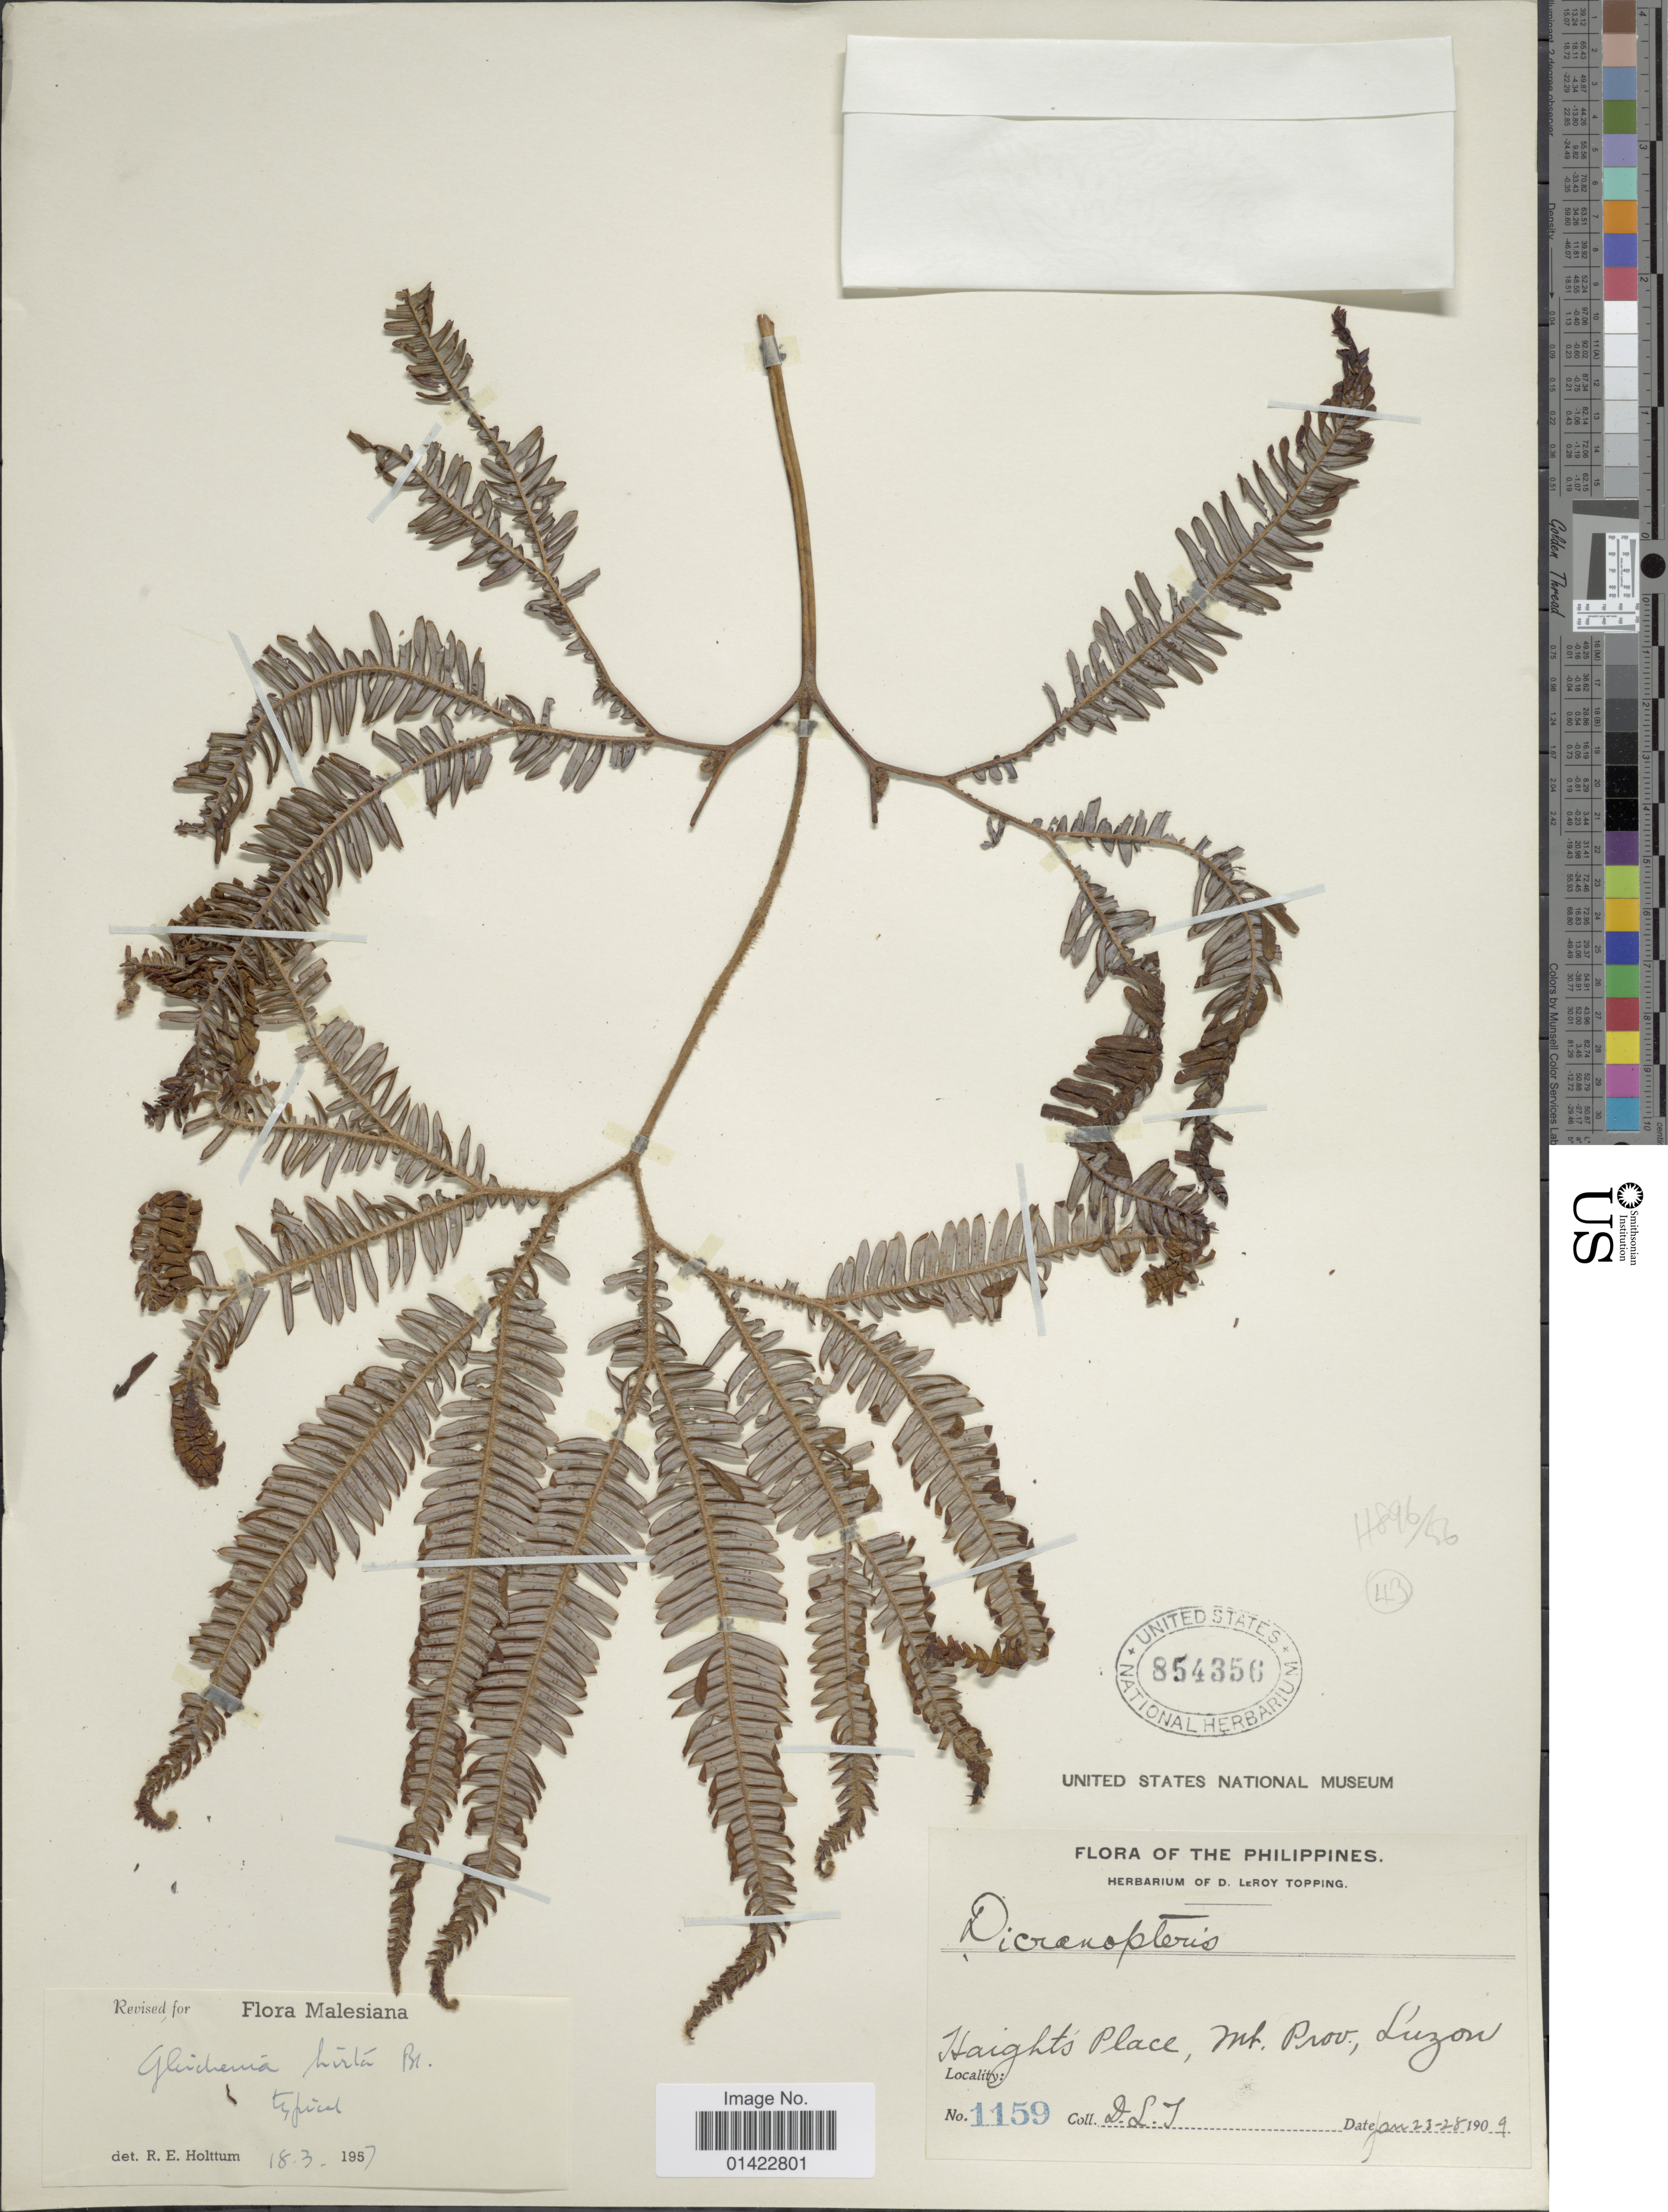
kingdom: Plantae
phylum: Tracheophyta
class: Polypodiopsida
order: Gleicheniales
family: Gleicheniaceae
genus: Sticherus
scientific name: Sticherus hirtus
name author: (Blume) Ching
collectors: D. L. Topping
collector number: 1159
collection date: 1909-01-23/1909-01-28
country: Philippines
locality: Haights Place,Mt. Prov., Luzon.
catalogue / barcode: US 854356